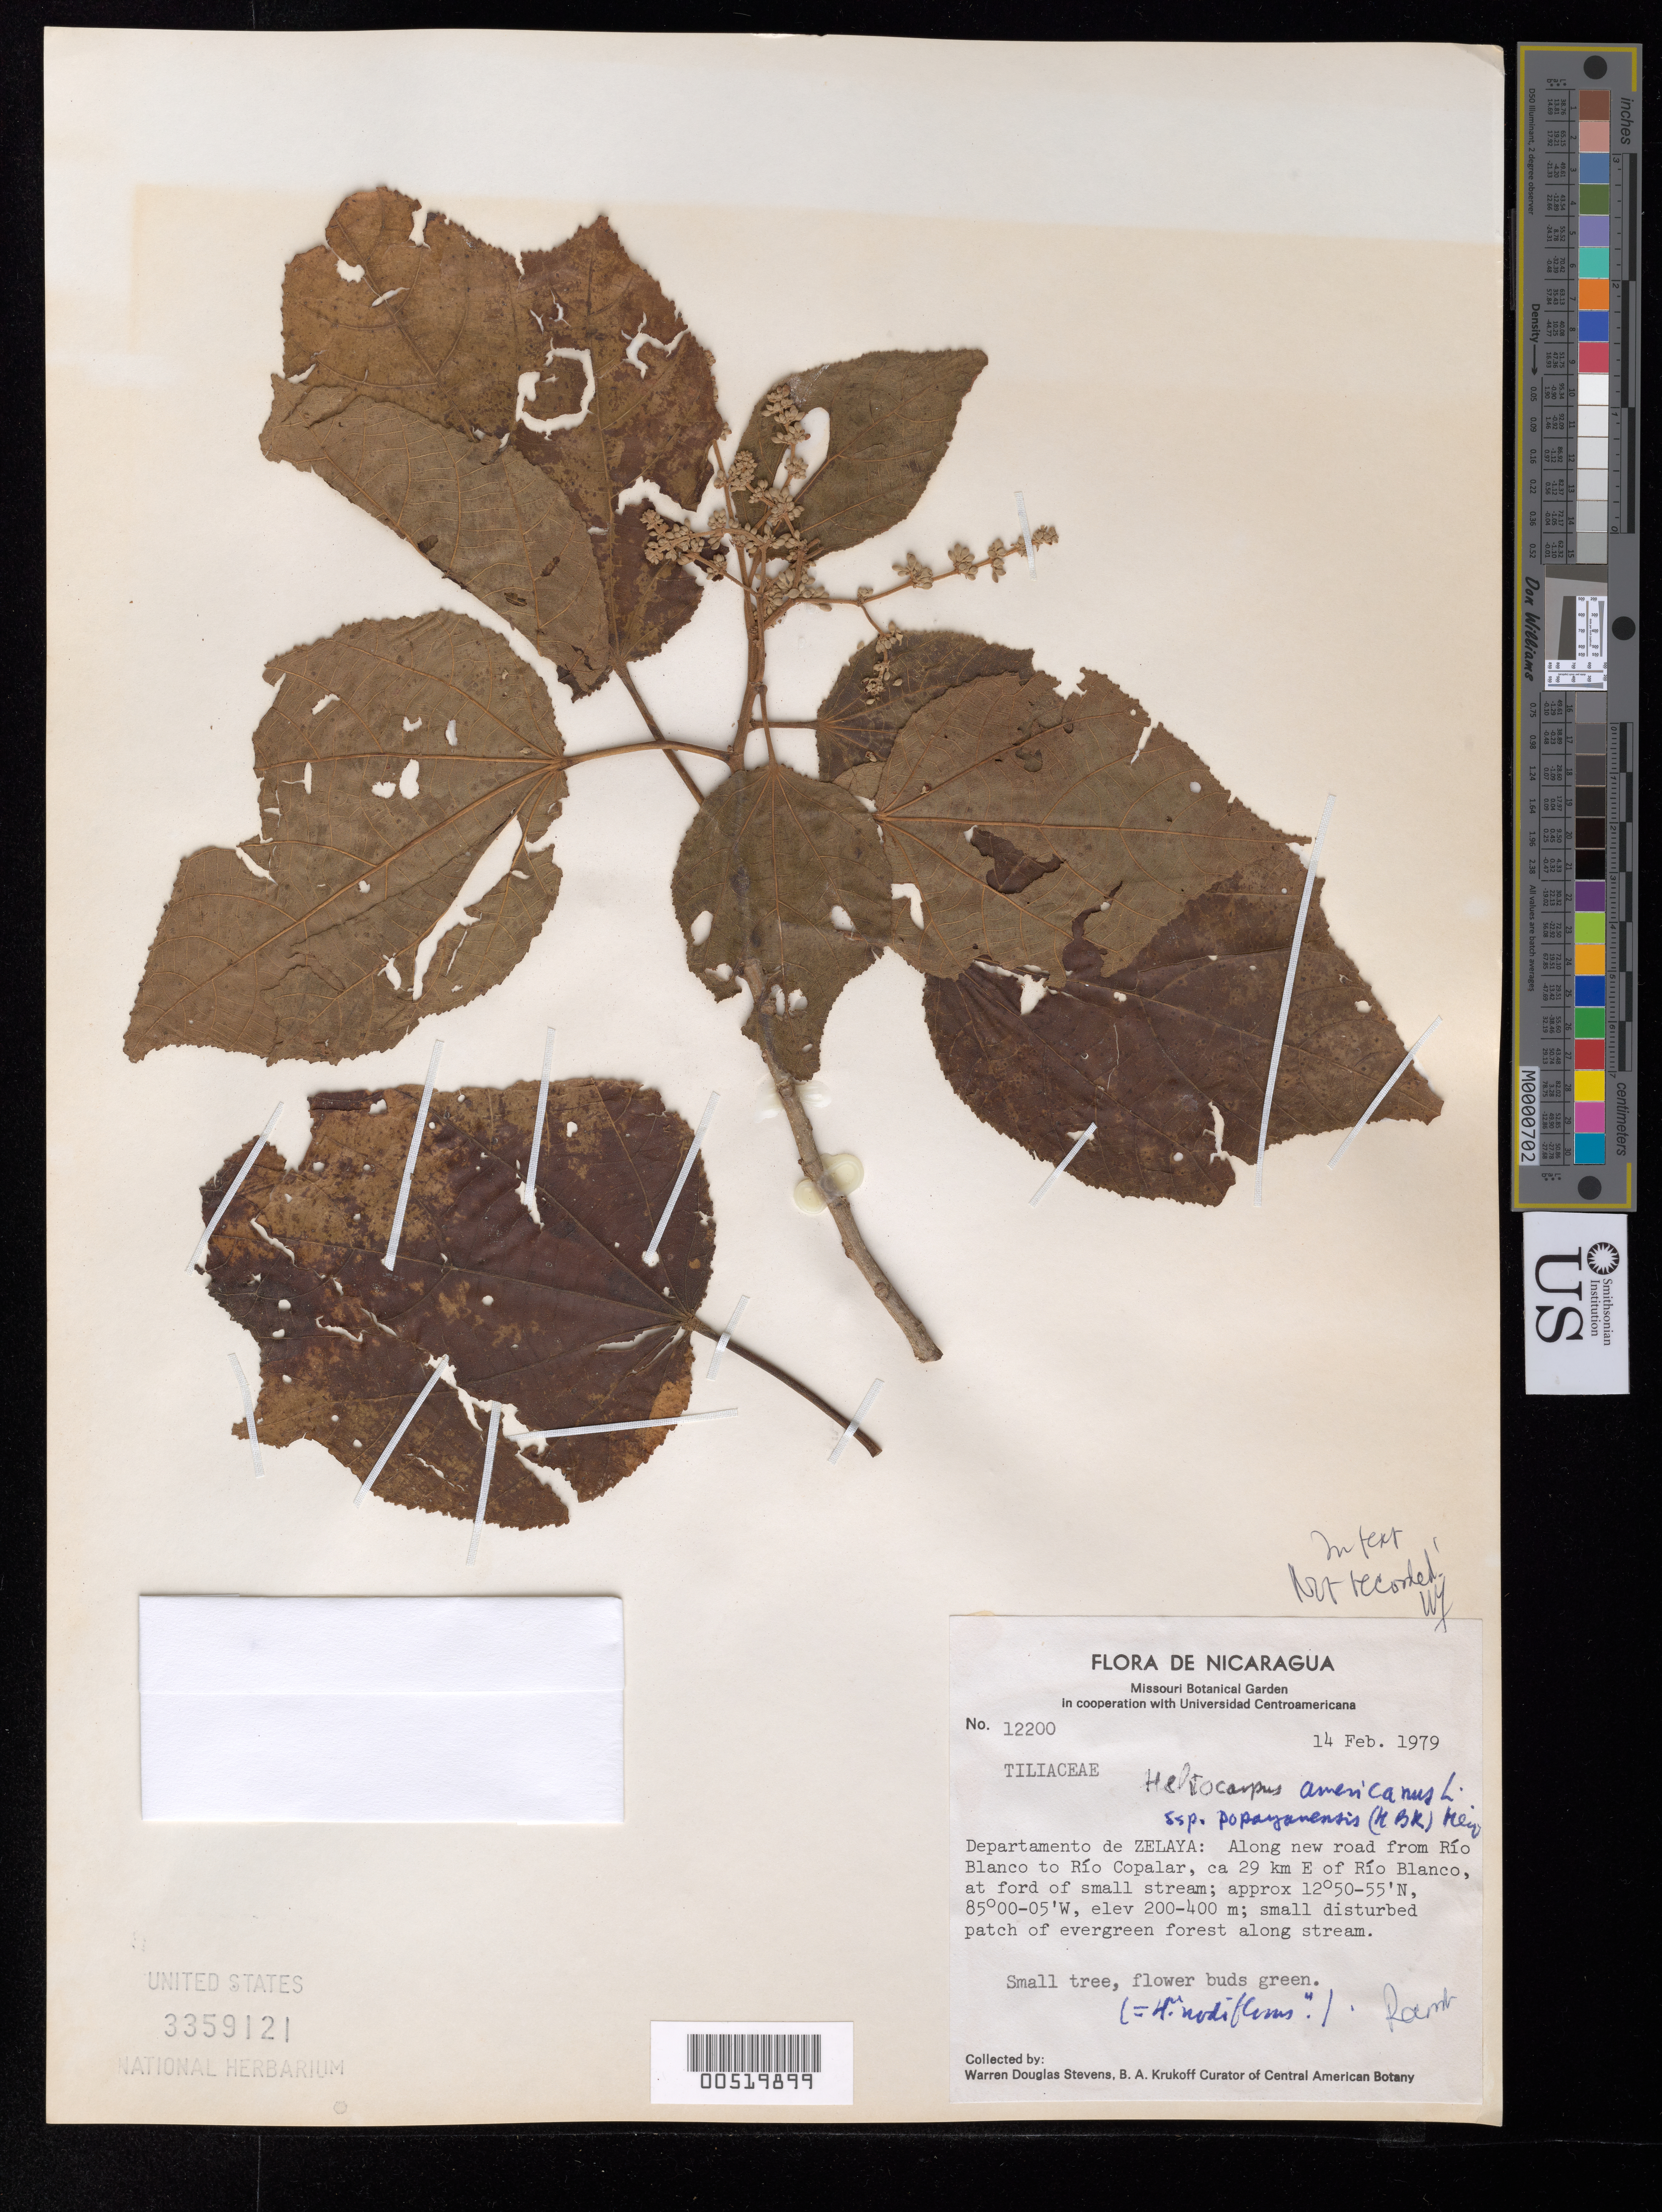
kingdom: Plantae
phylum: Tracheophyta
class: Magnoliopsida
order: Malvales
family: Malvaceae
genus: Heliocarpus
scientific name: Heliocarpus americanus var. popayanensis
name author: (Kunth) K. Schum.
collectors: W. D. Stevens & B. A. Krukoff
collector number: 12200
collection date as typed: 14 Feb 1979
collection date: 1979-02-14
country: Nicaragua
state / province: Atlántico Sur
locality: Rio Blanco to Rio Copalar, E of Rio Blanco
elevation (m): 200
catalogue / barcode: US 3359121